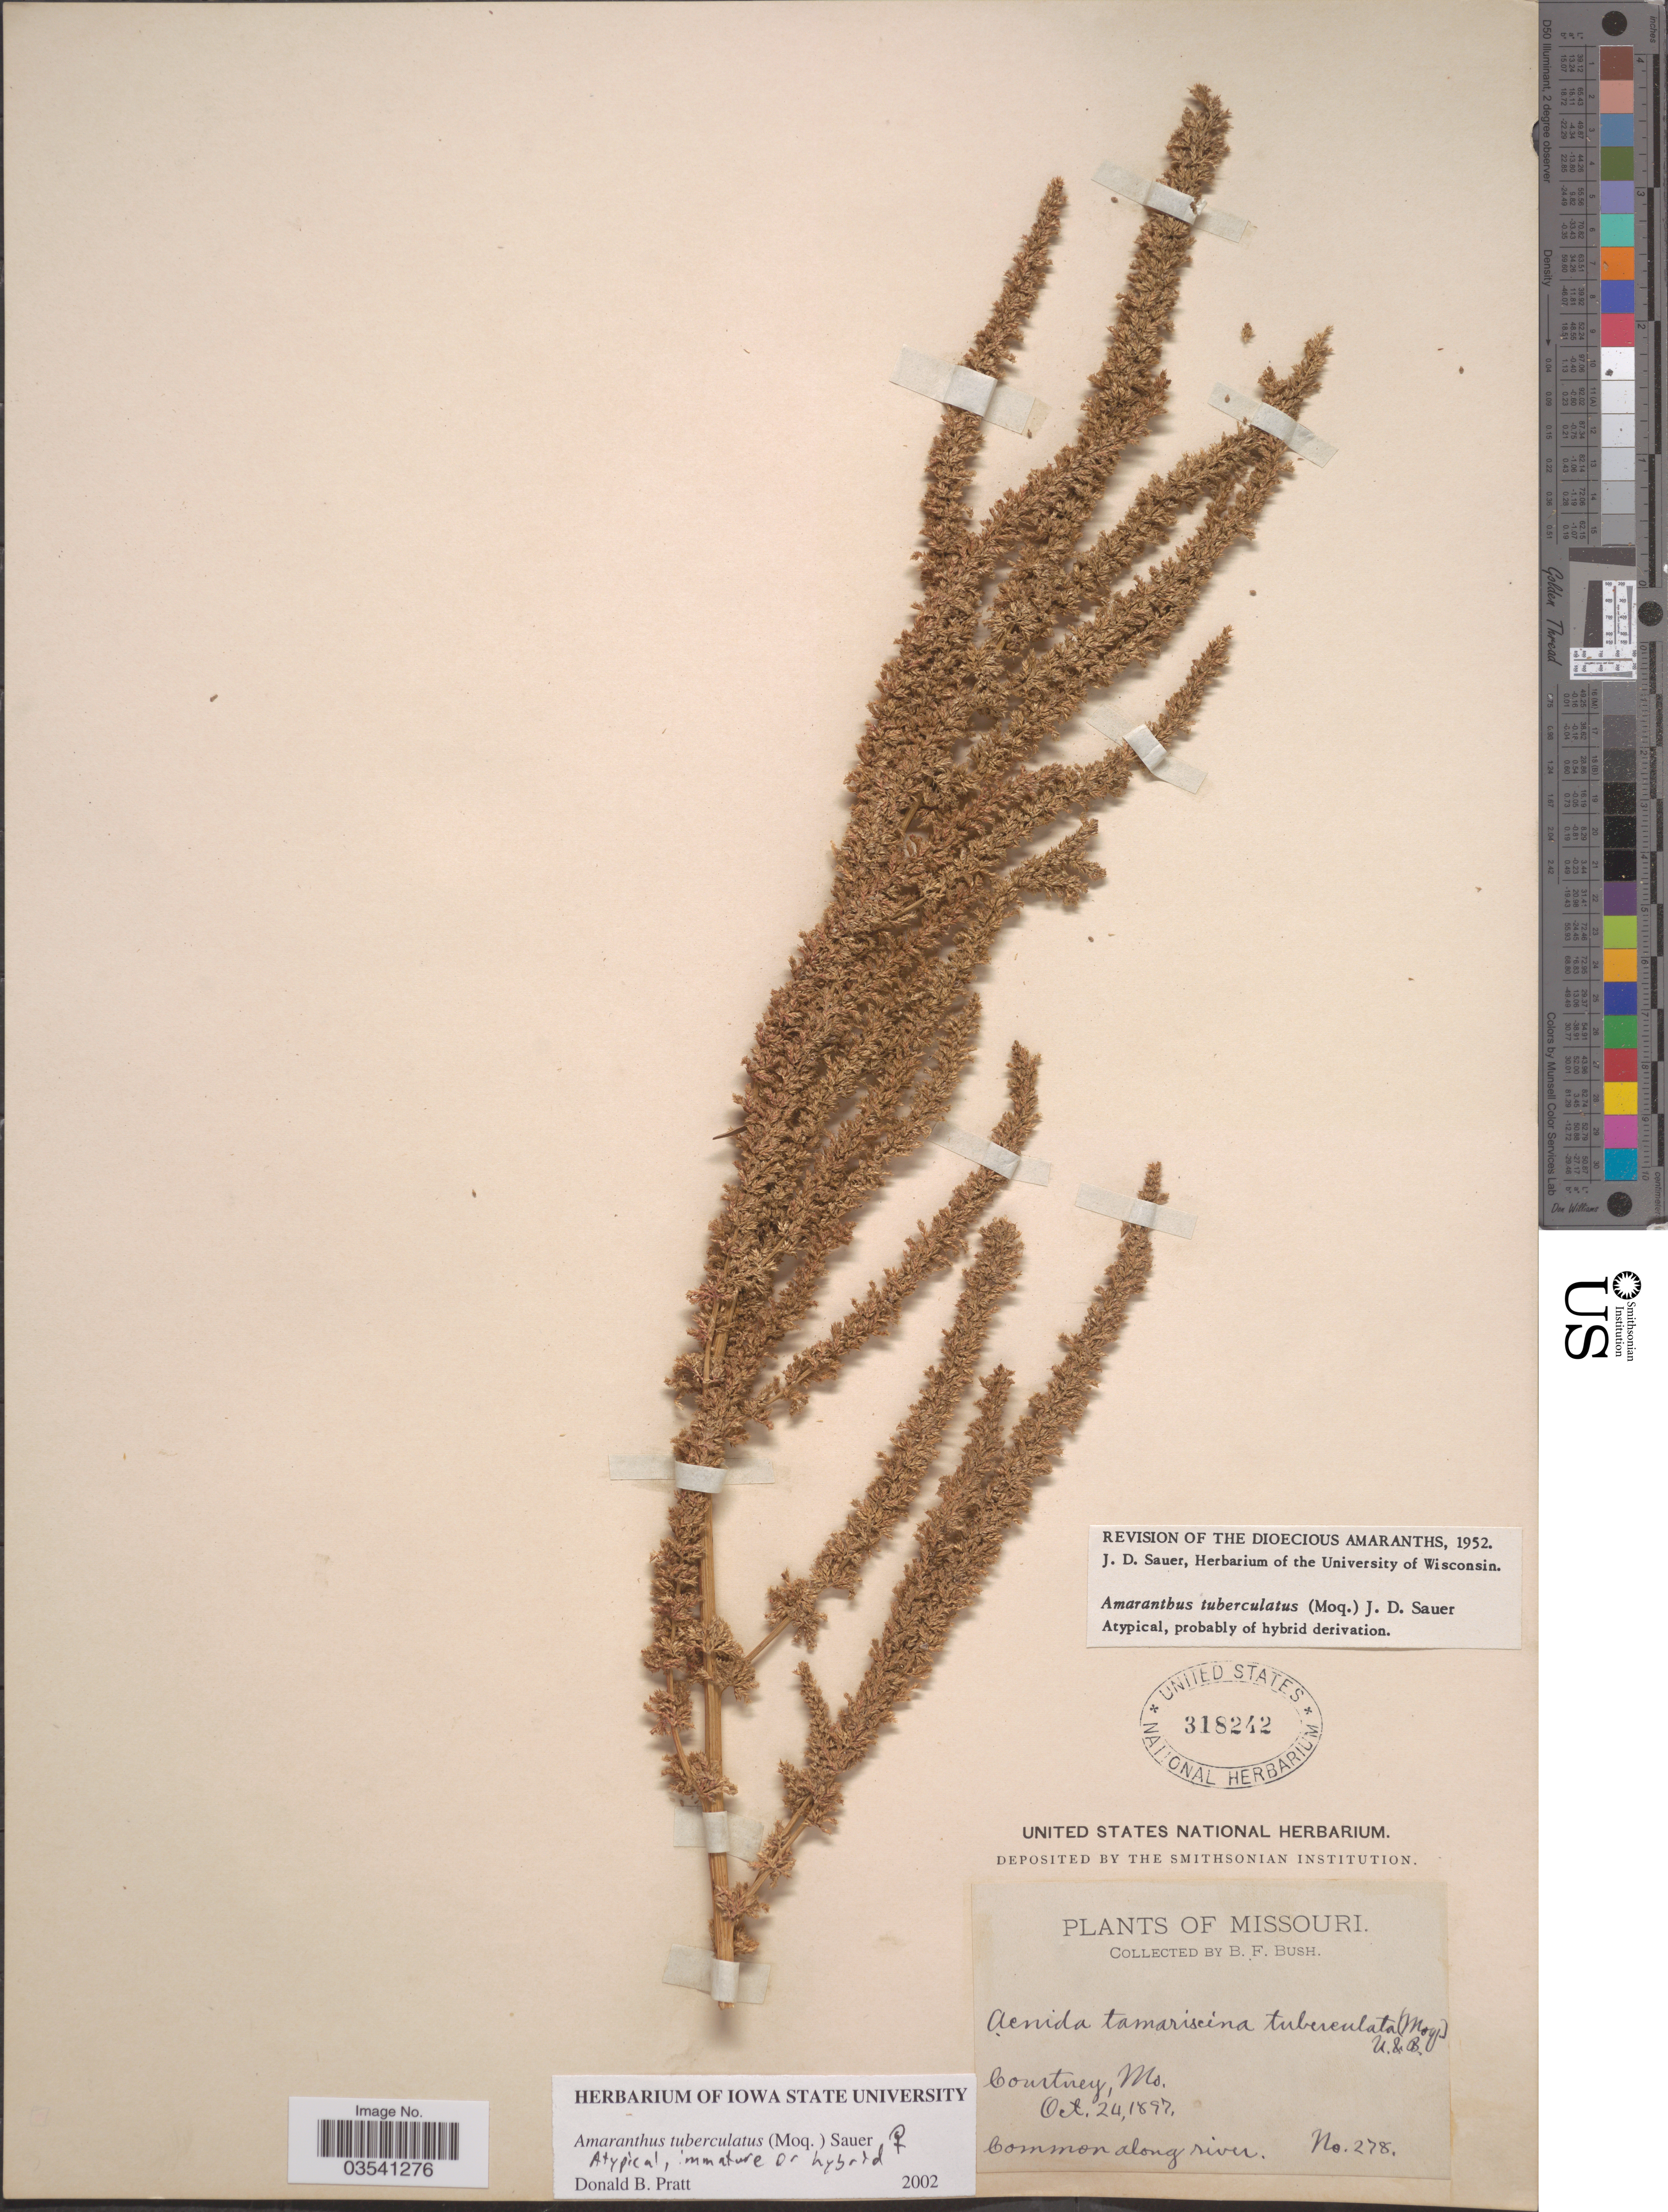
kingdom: Plantae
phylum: Tracheophyta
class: Magnoliopsida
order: Caryophyllales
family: Amaranthaceae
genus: Amaranthus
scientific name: Amaranthus tuberculatus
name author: (Moq.) J.D. Sauer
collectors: B. F. Bush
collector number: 278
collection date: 1897-10-24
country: United States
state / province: Missouri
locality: Courtney.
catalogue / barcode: US 318242